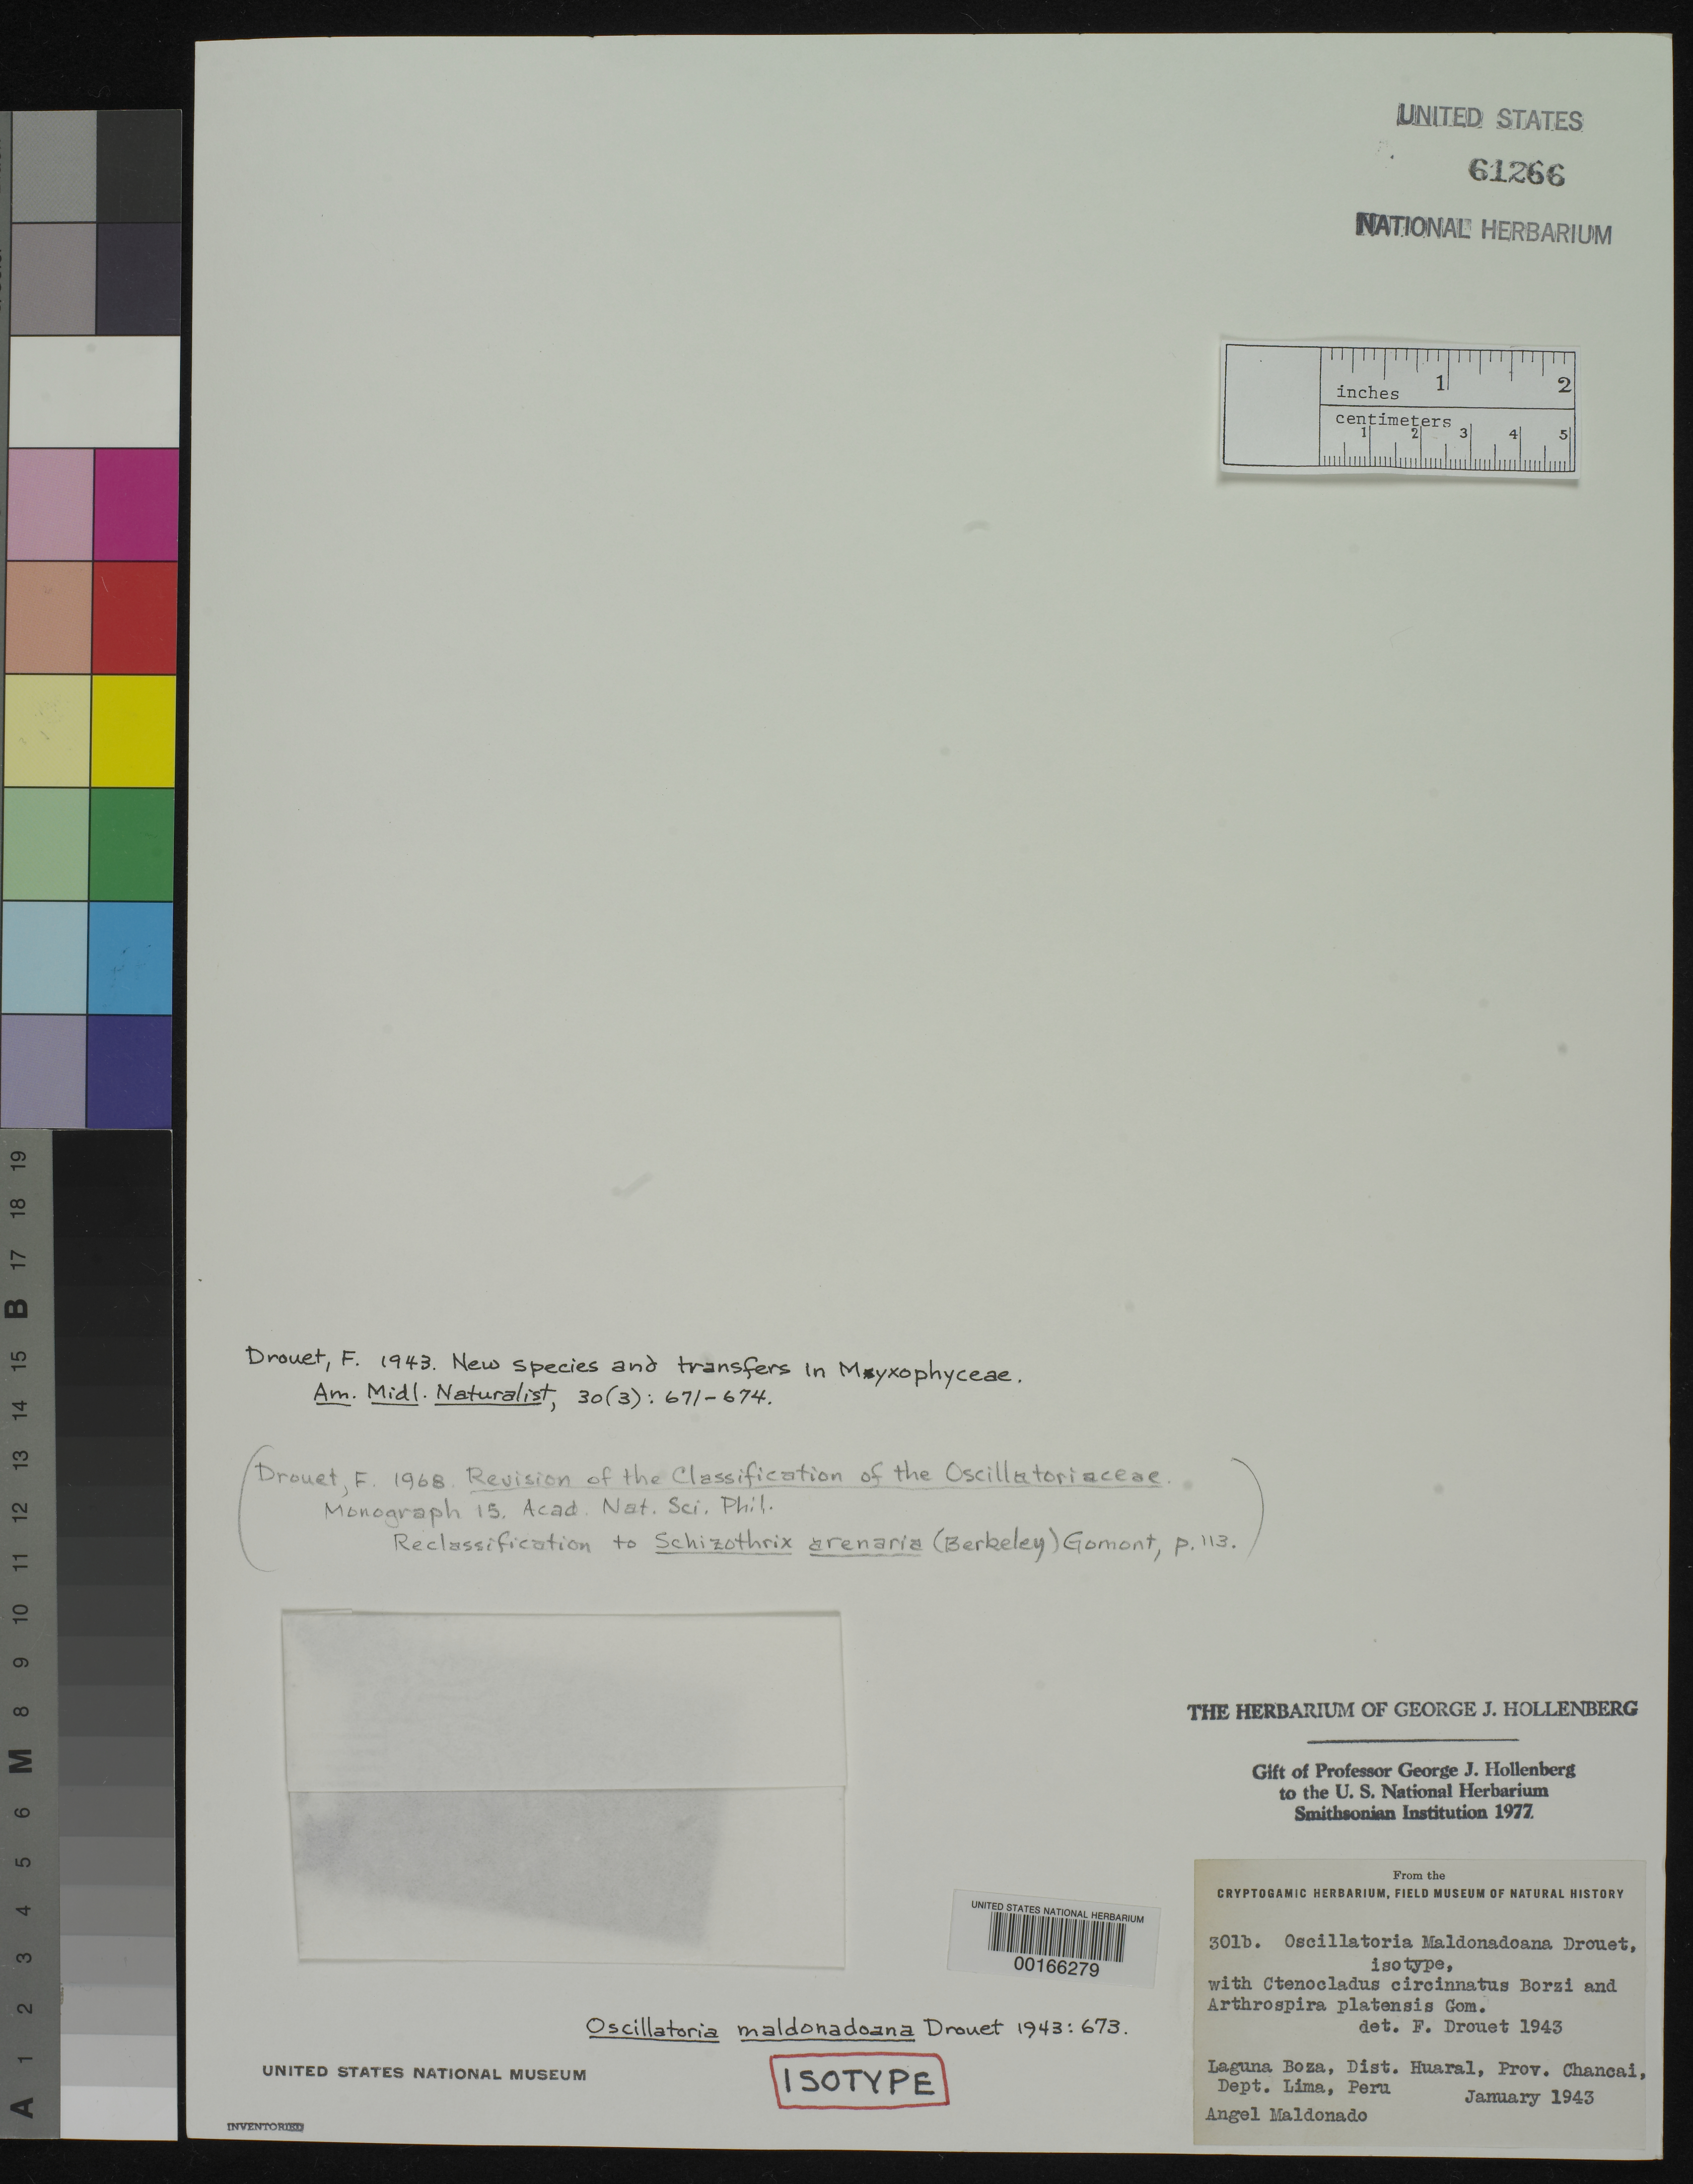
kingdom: Bacteria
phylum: Cyanobacteria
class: Cyanobacteriia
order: Cyanobacteriales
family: Oscillatoriaceae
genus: Oscillatoria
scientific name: Oscillatoria maldonadoana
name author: F.E. Drouet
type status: Isotype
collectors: A. Maldonado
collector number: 301B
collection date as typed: Jan 1943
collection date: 1943-01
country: Peru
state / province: Lima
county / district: Huaral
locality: Laguna Boza, Prov. Chancai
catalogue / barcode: US 61266